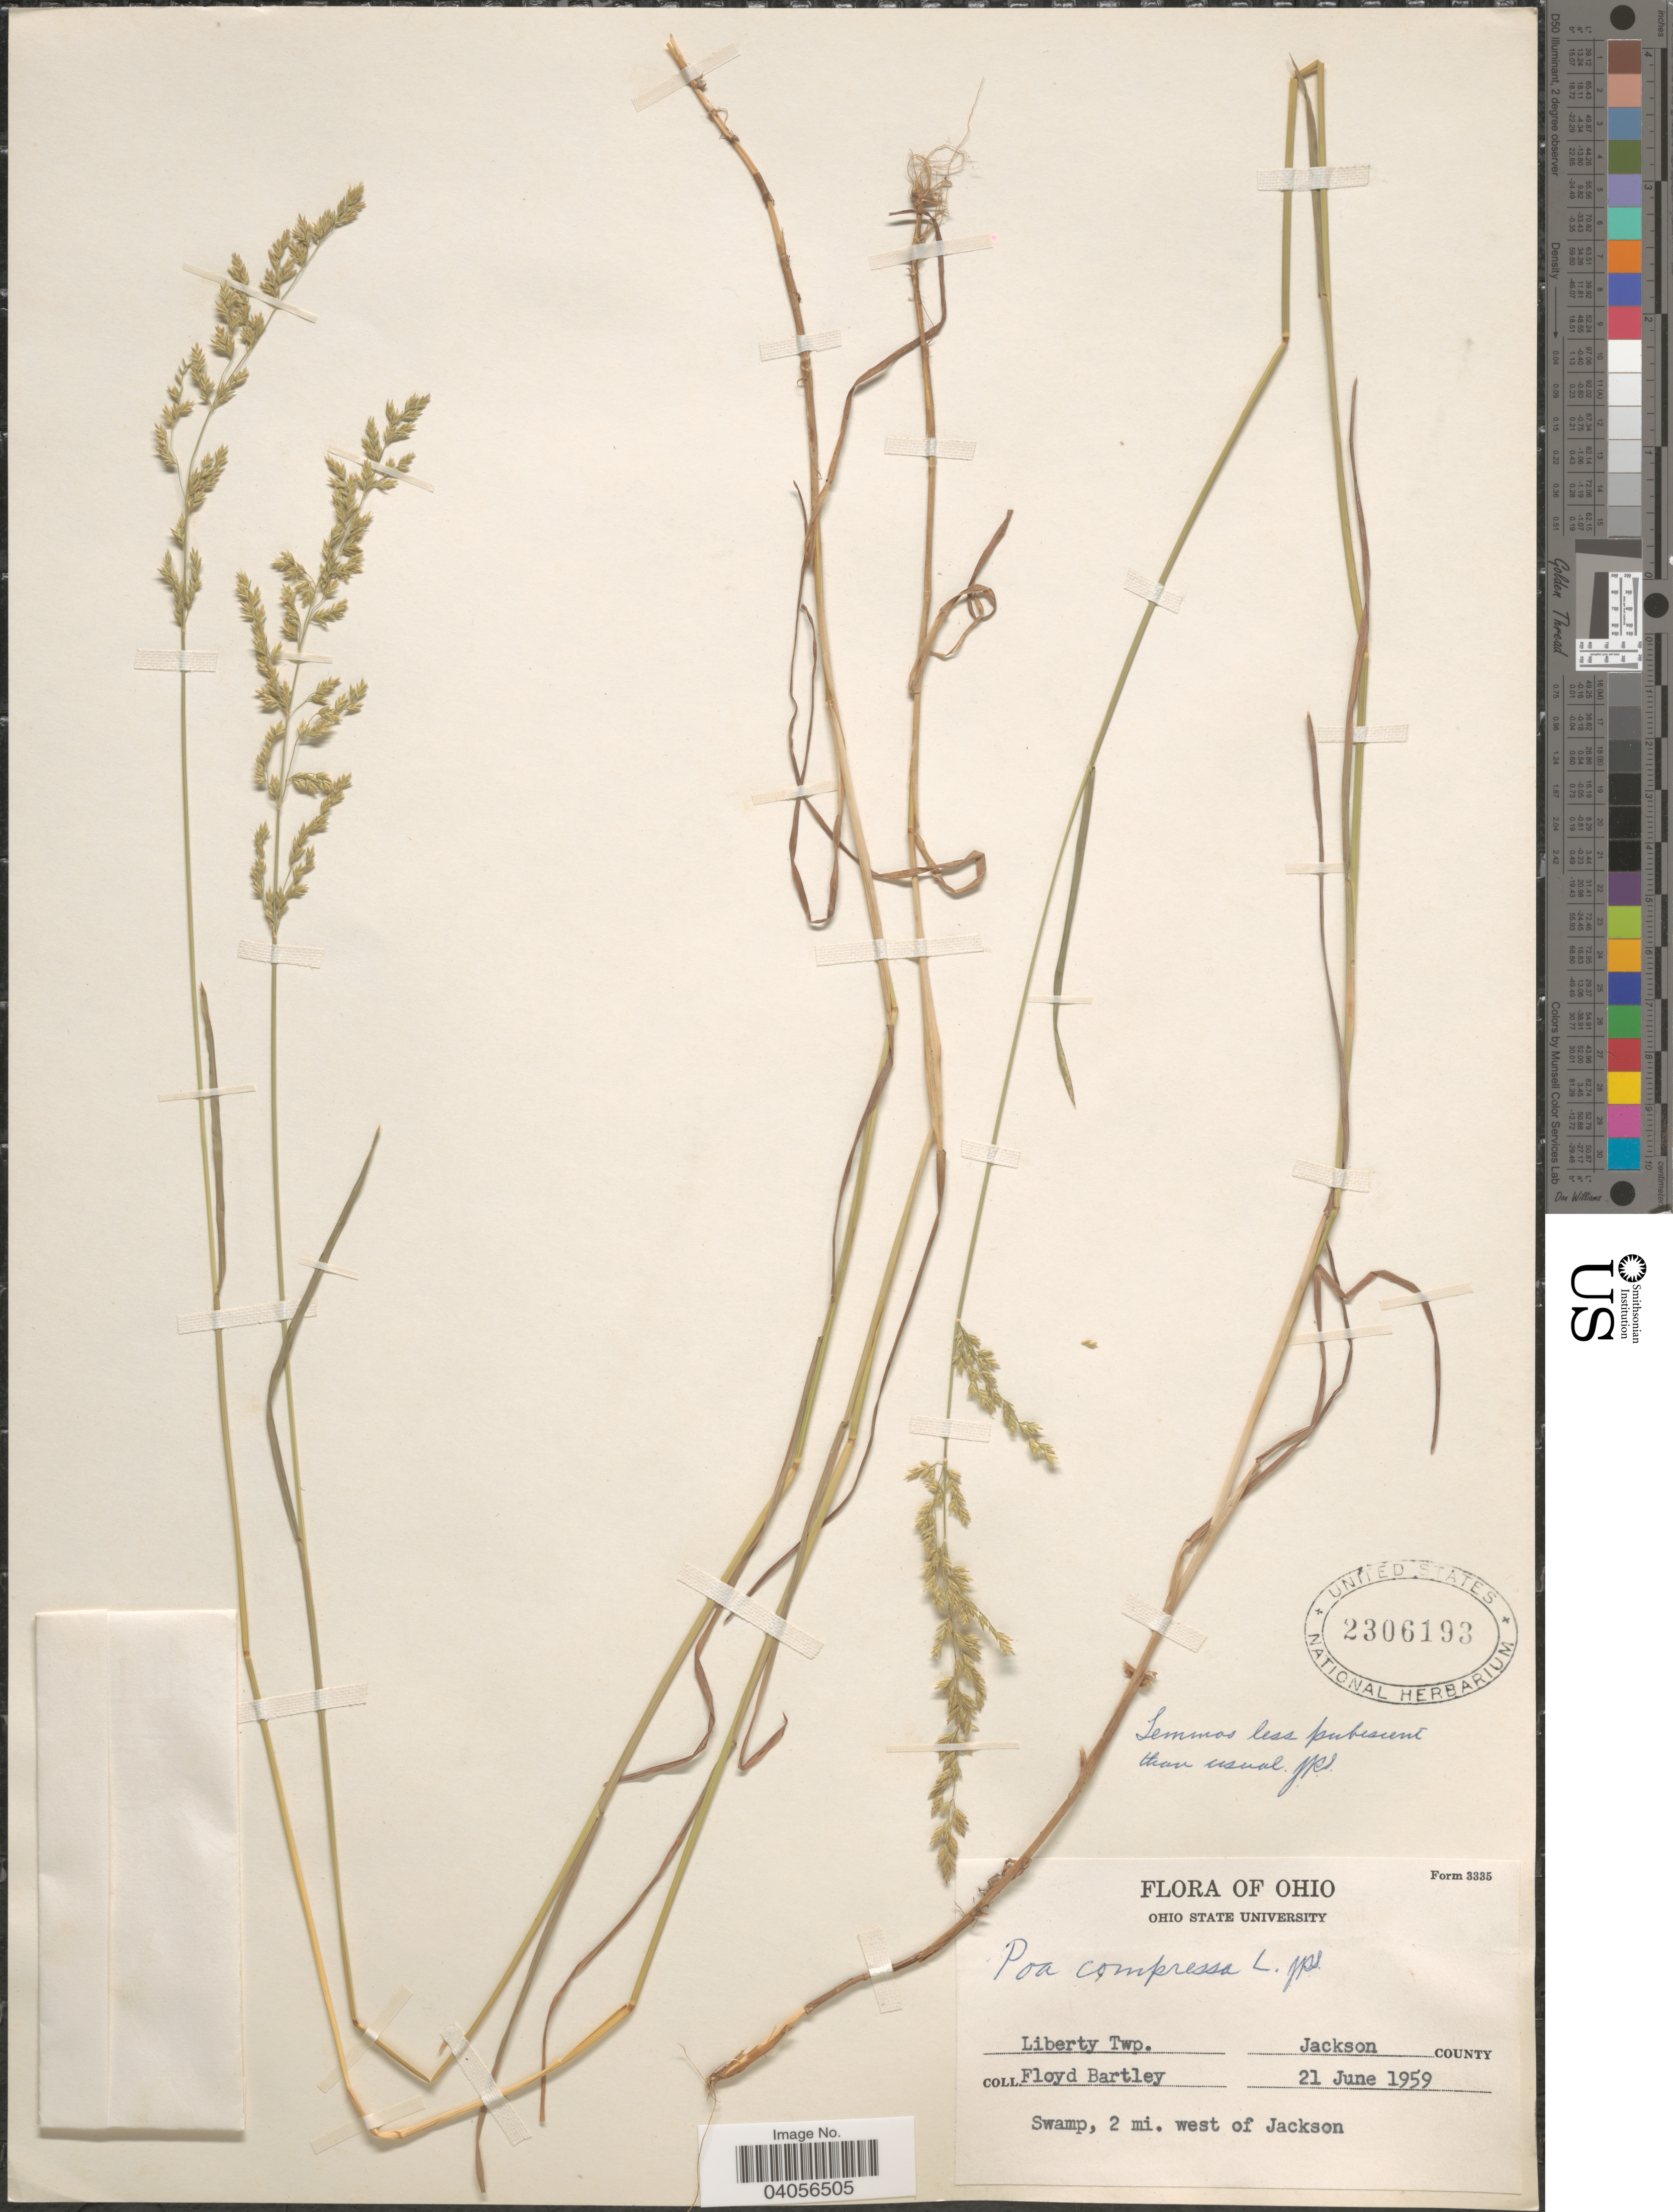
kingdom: Plantae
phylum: Tracheophyta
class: Liliopsida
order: Poales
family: Poaceae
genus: Poa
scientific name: Poa compressa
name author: L.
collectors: F. Bartley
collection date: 1959-06-21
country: United States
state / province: Ohio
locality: Liberty Twp. Jackson County. 2 mi. west of Jackson.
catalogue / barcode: US 2306193